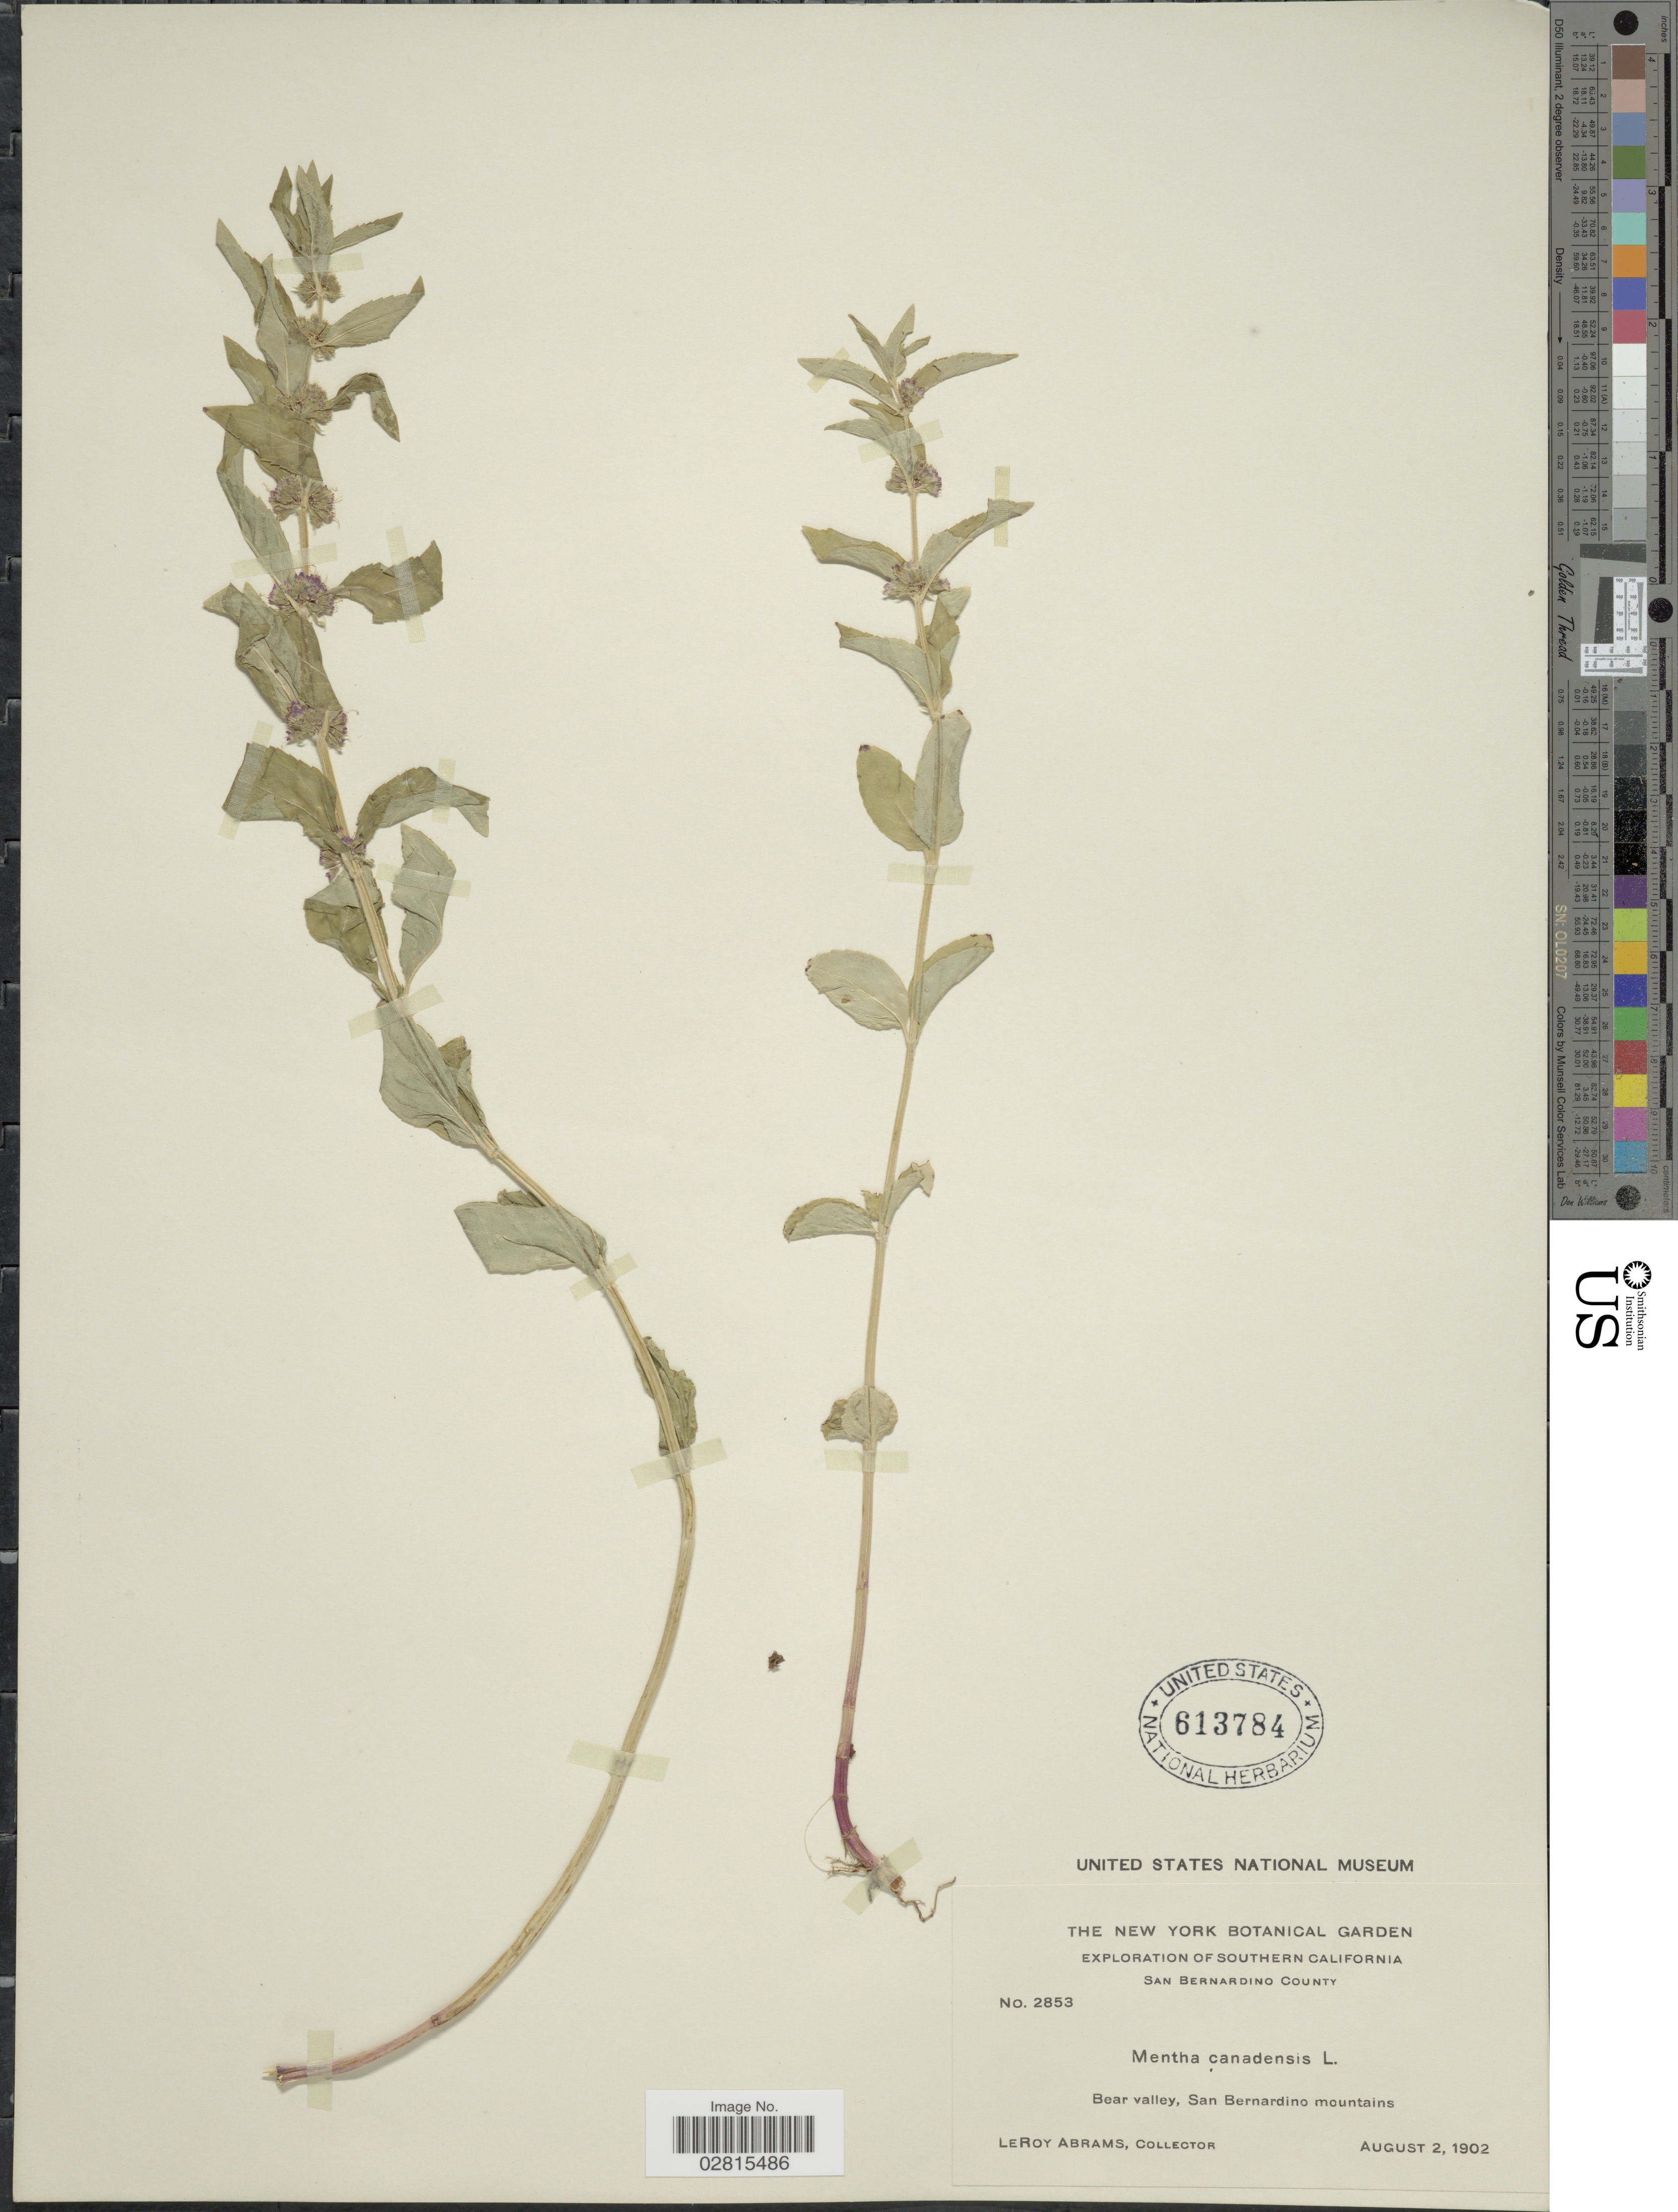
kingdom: Plantae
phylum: Tracheophyta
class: Magnoliopsida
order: Lamiales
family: Lamiaceae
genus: Mentha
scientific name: Mentha canadensis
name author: L.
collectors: L. Abrams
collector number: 2853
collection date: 1902-08-02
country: United States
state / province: California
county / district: San Bernardino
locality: Southern California, San Bernardino County, Bear valley, San Bernardino mountains.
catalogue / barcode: US 613784